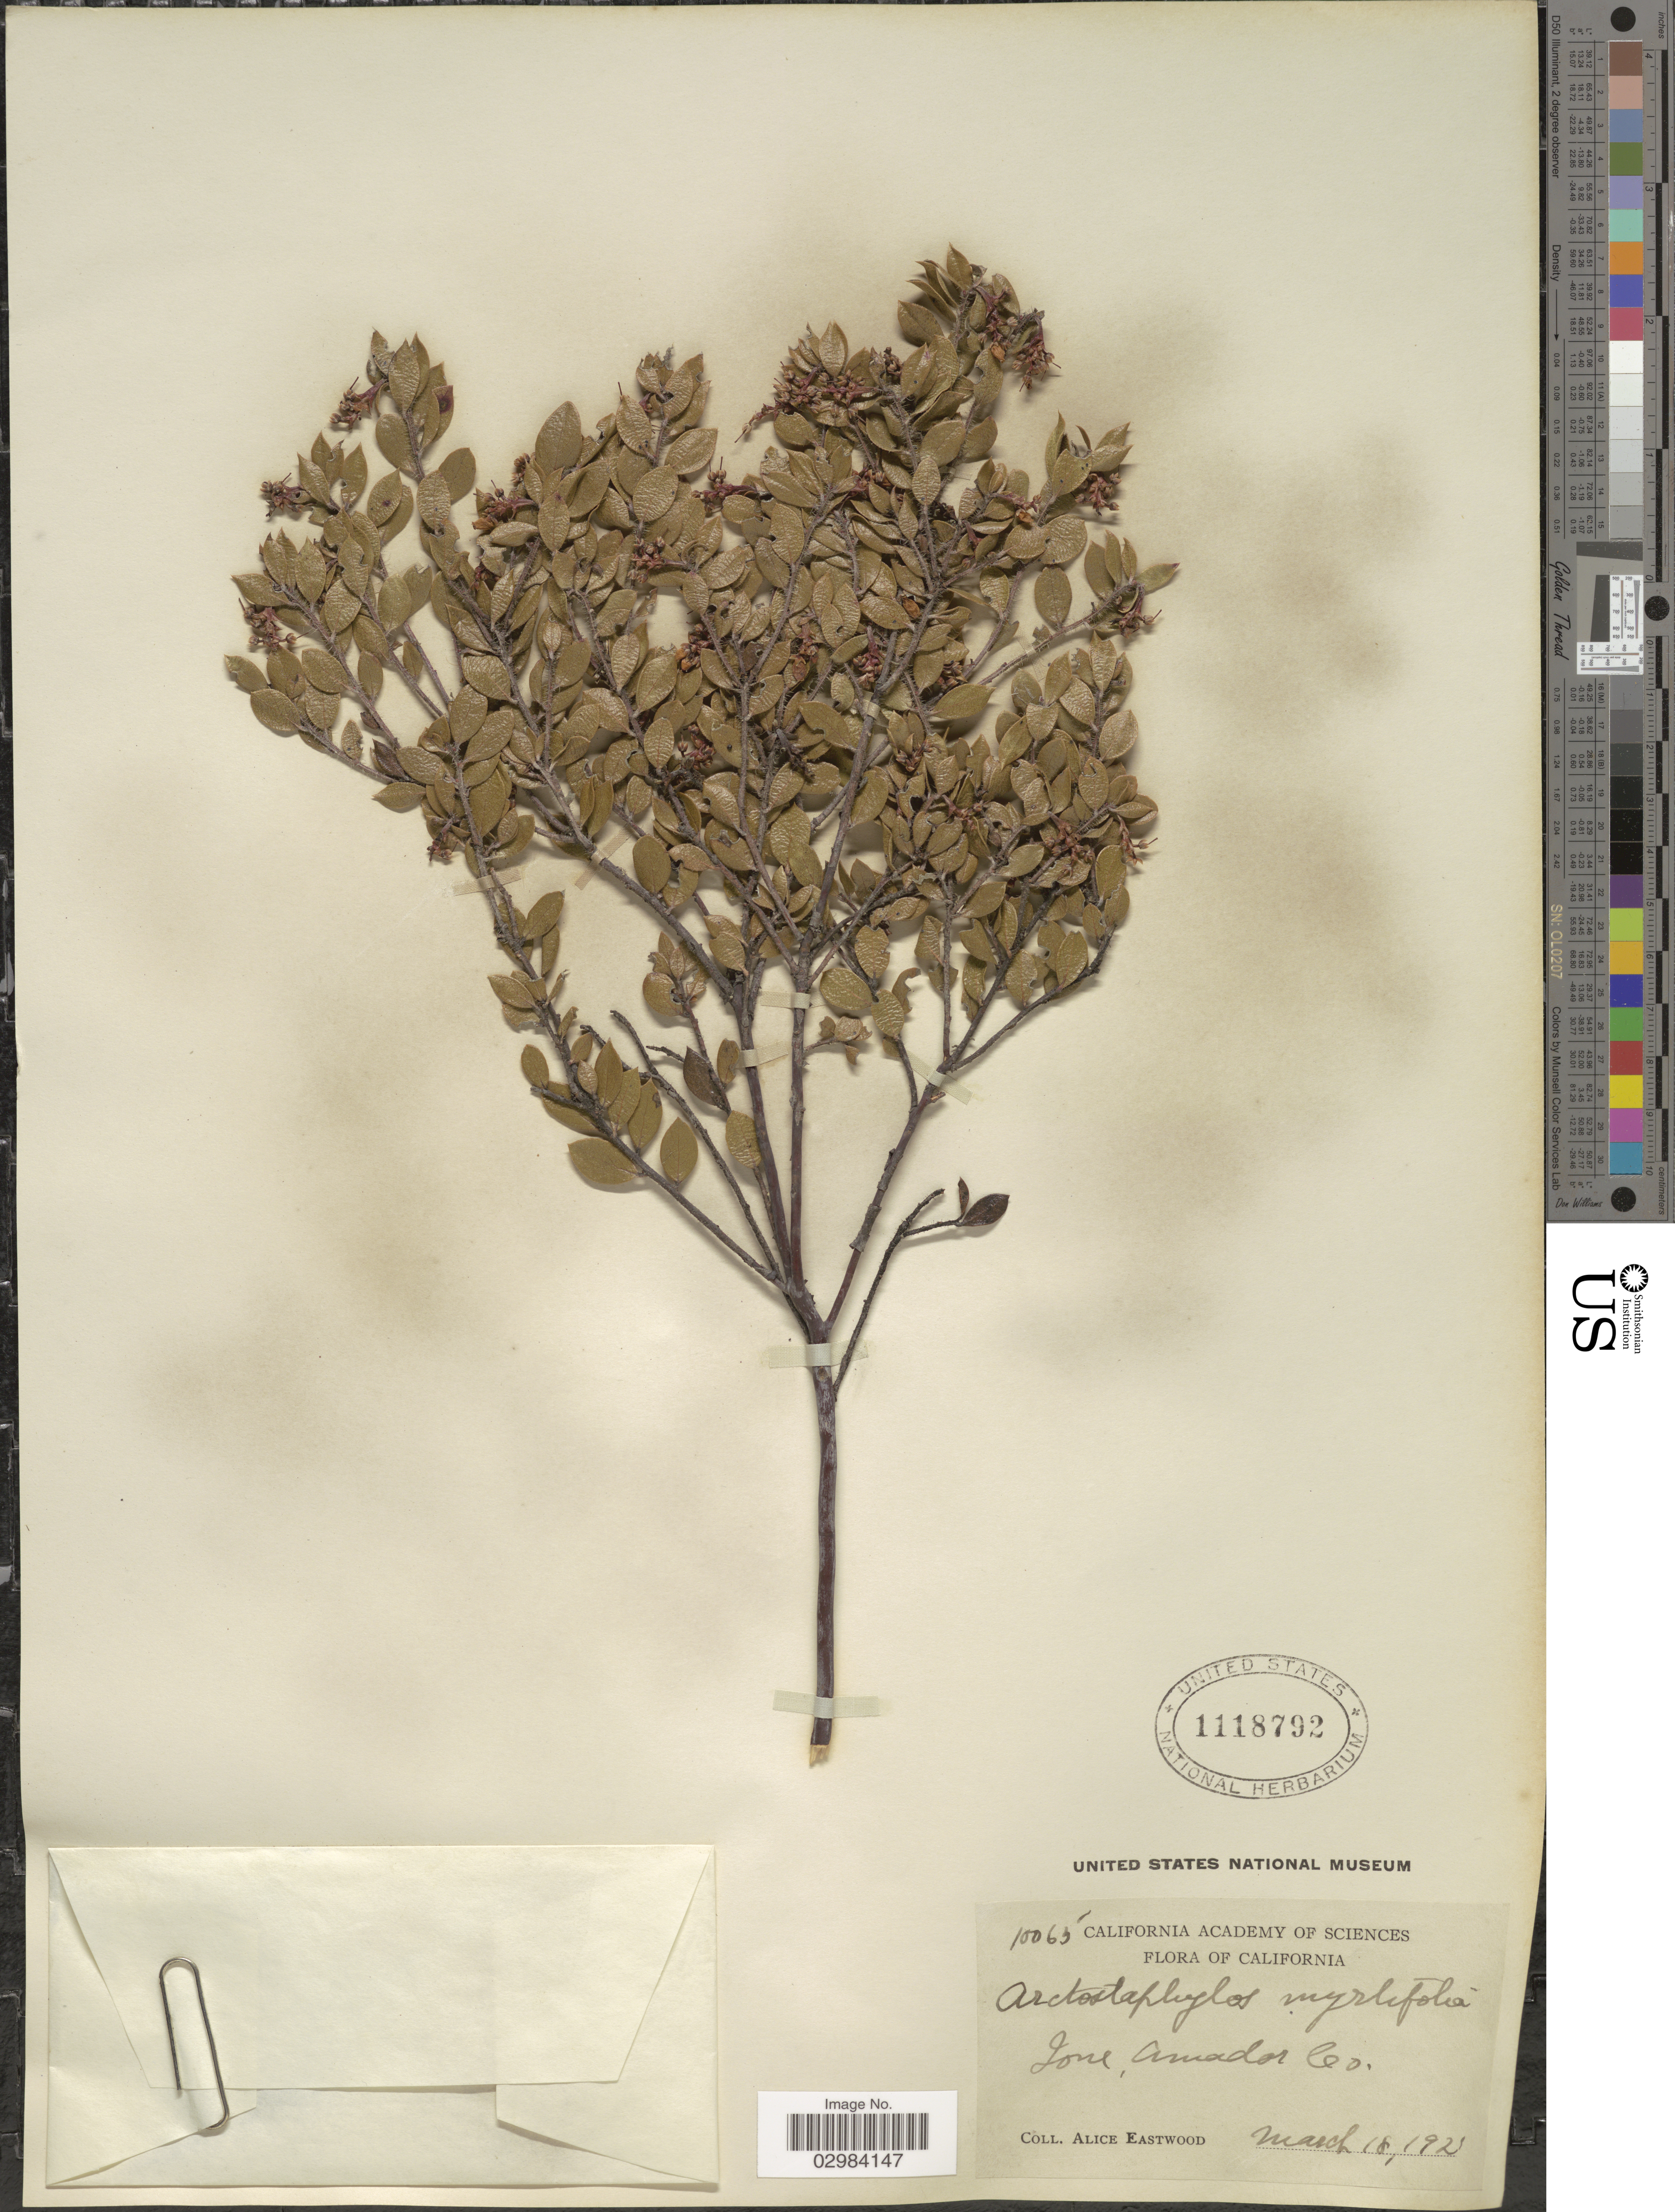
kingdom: Plantae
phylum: Tracheophyta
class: Magnoliopsida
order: Ericales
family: Ericaceae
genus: Arctostaphylos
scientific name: Arctostaphylos myrtifolia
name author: Parry in Greene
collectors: A. Eastwood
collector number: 10065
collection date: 1925-03-18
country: United States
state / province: California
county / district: Amador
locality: Zone Amador Co.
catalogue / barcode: US 1118792